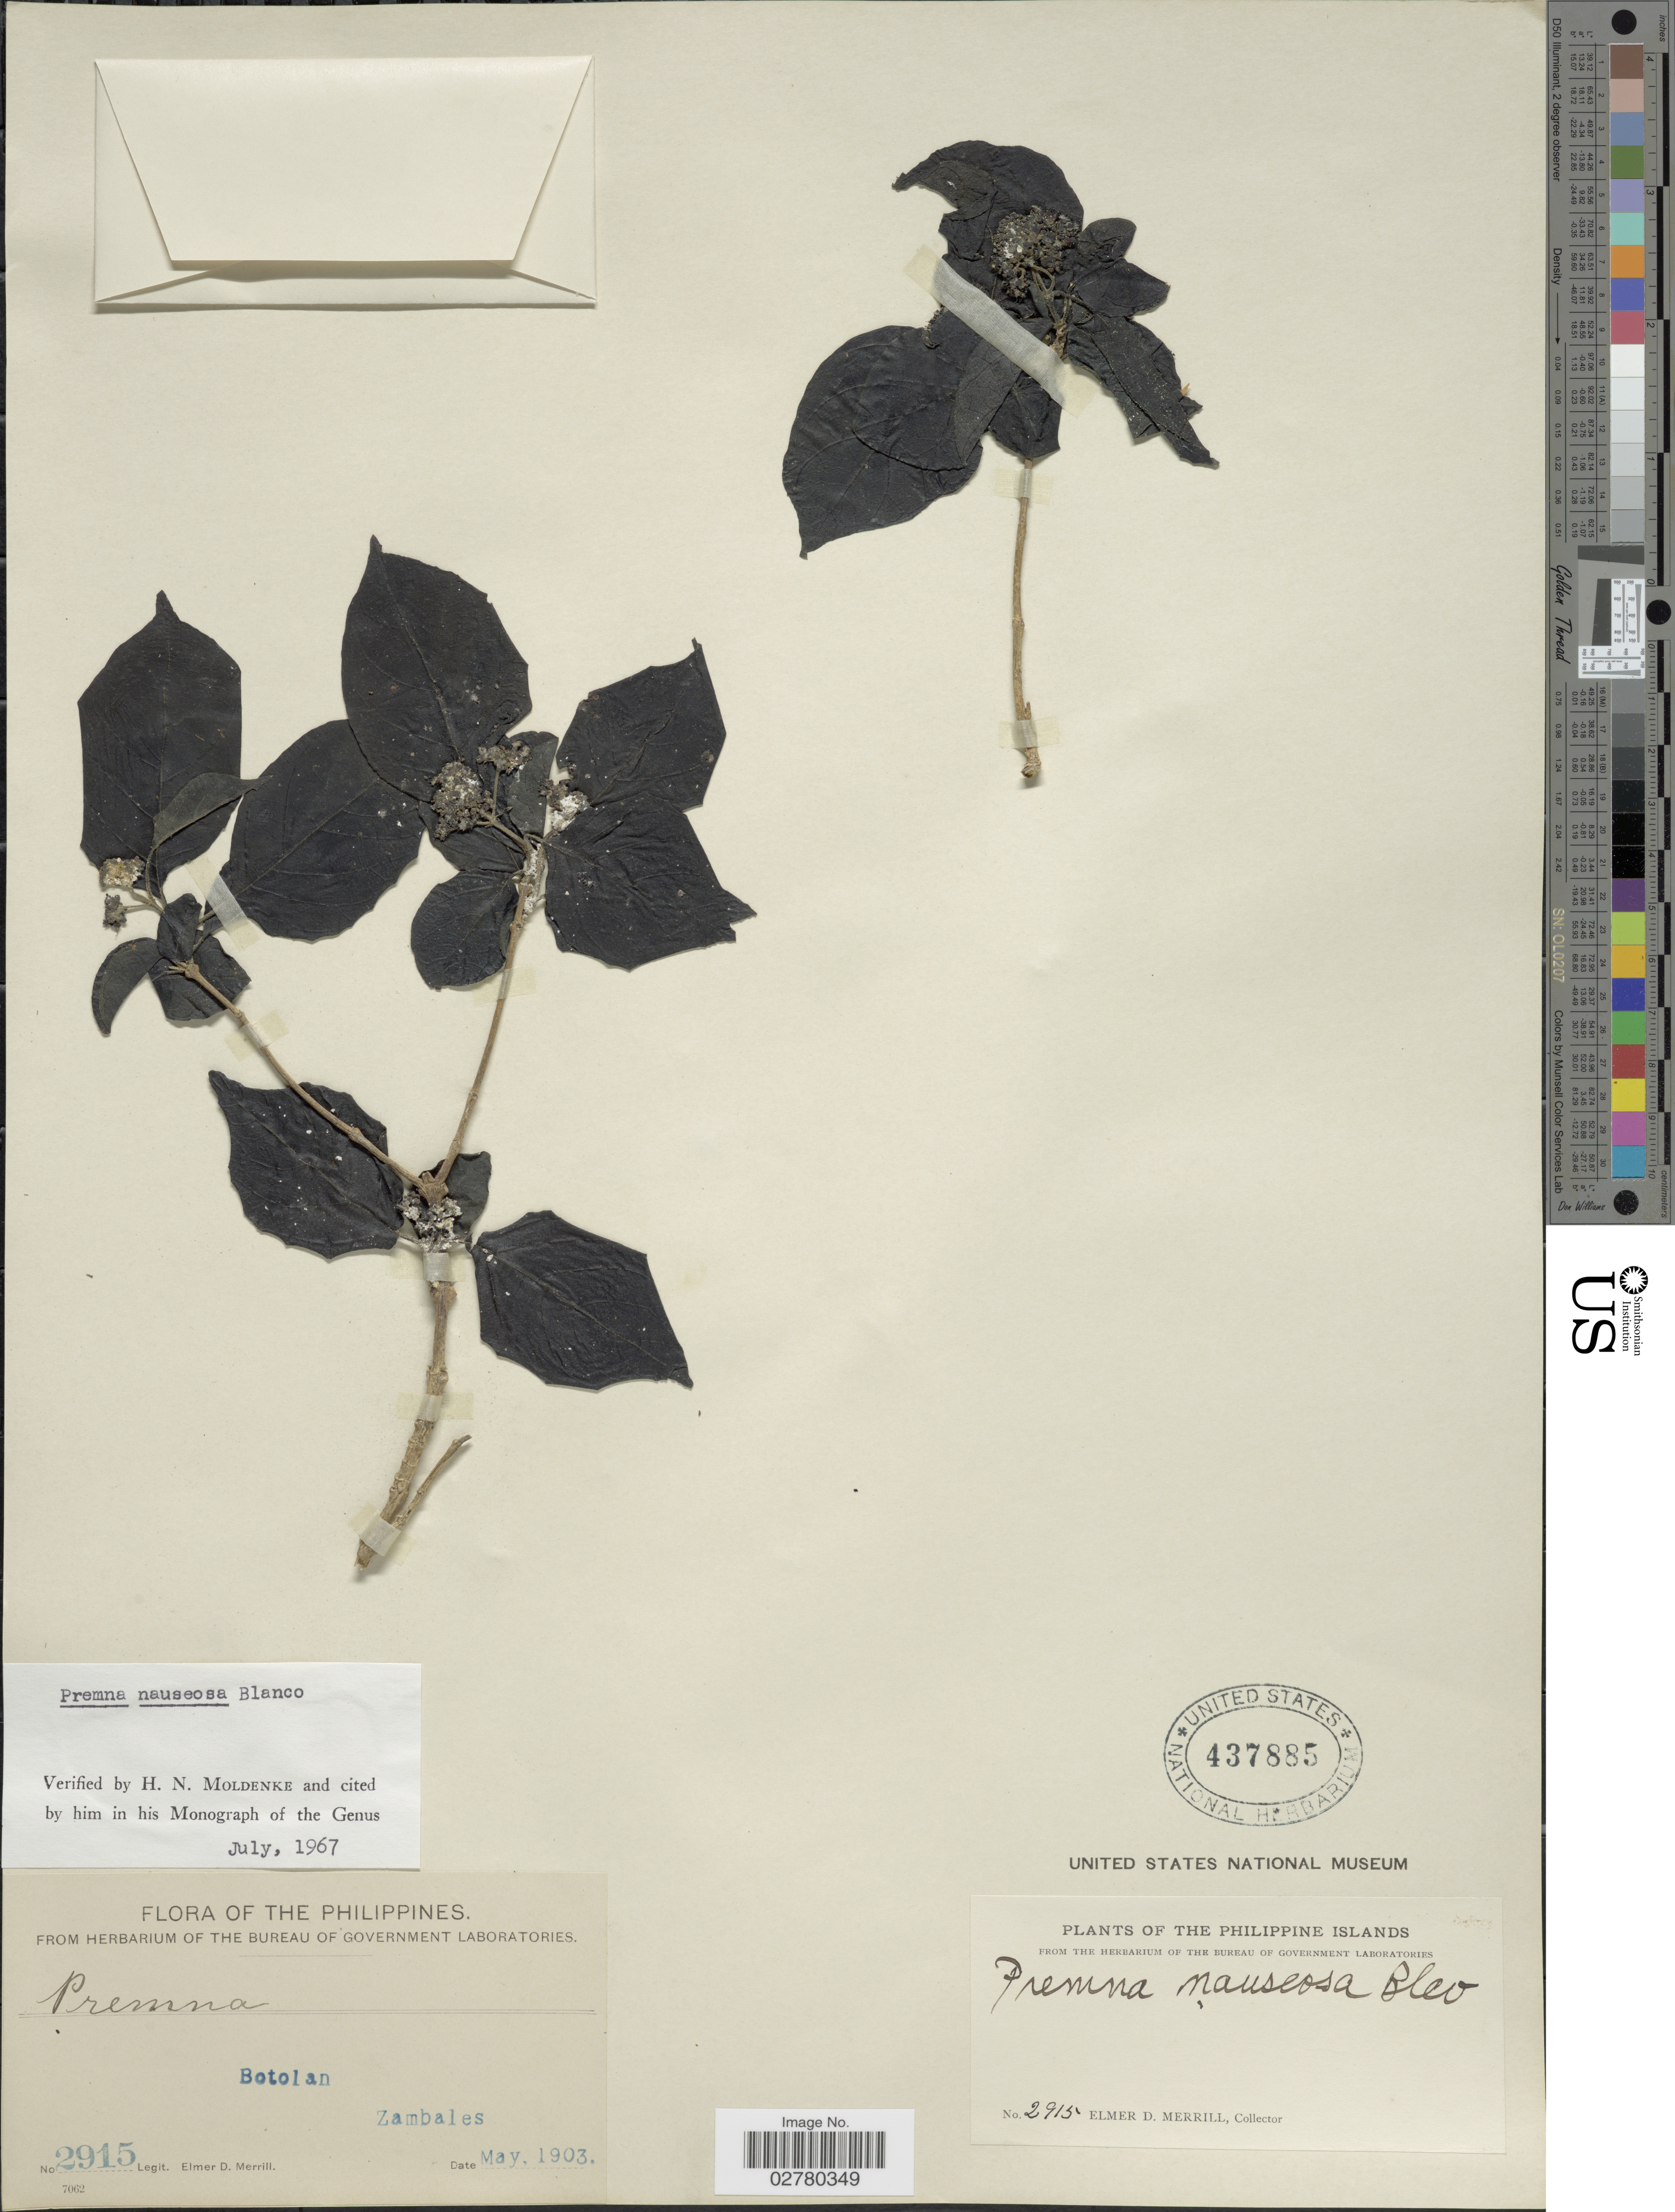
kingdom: Plantae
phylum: Tracheophyta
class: Magnoliopsida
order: Lamiales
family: Lamiaceae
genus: Premna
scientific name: Premna nauseosa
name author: Blanco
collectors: E. D. Merrill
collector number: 2915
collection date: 1903-05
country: Philippines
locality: Botolan, Zambales.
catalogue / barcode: US 437885